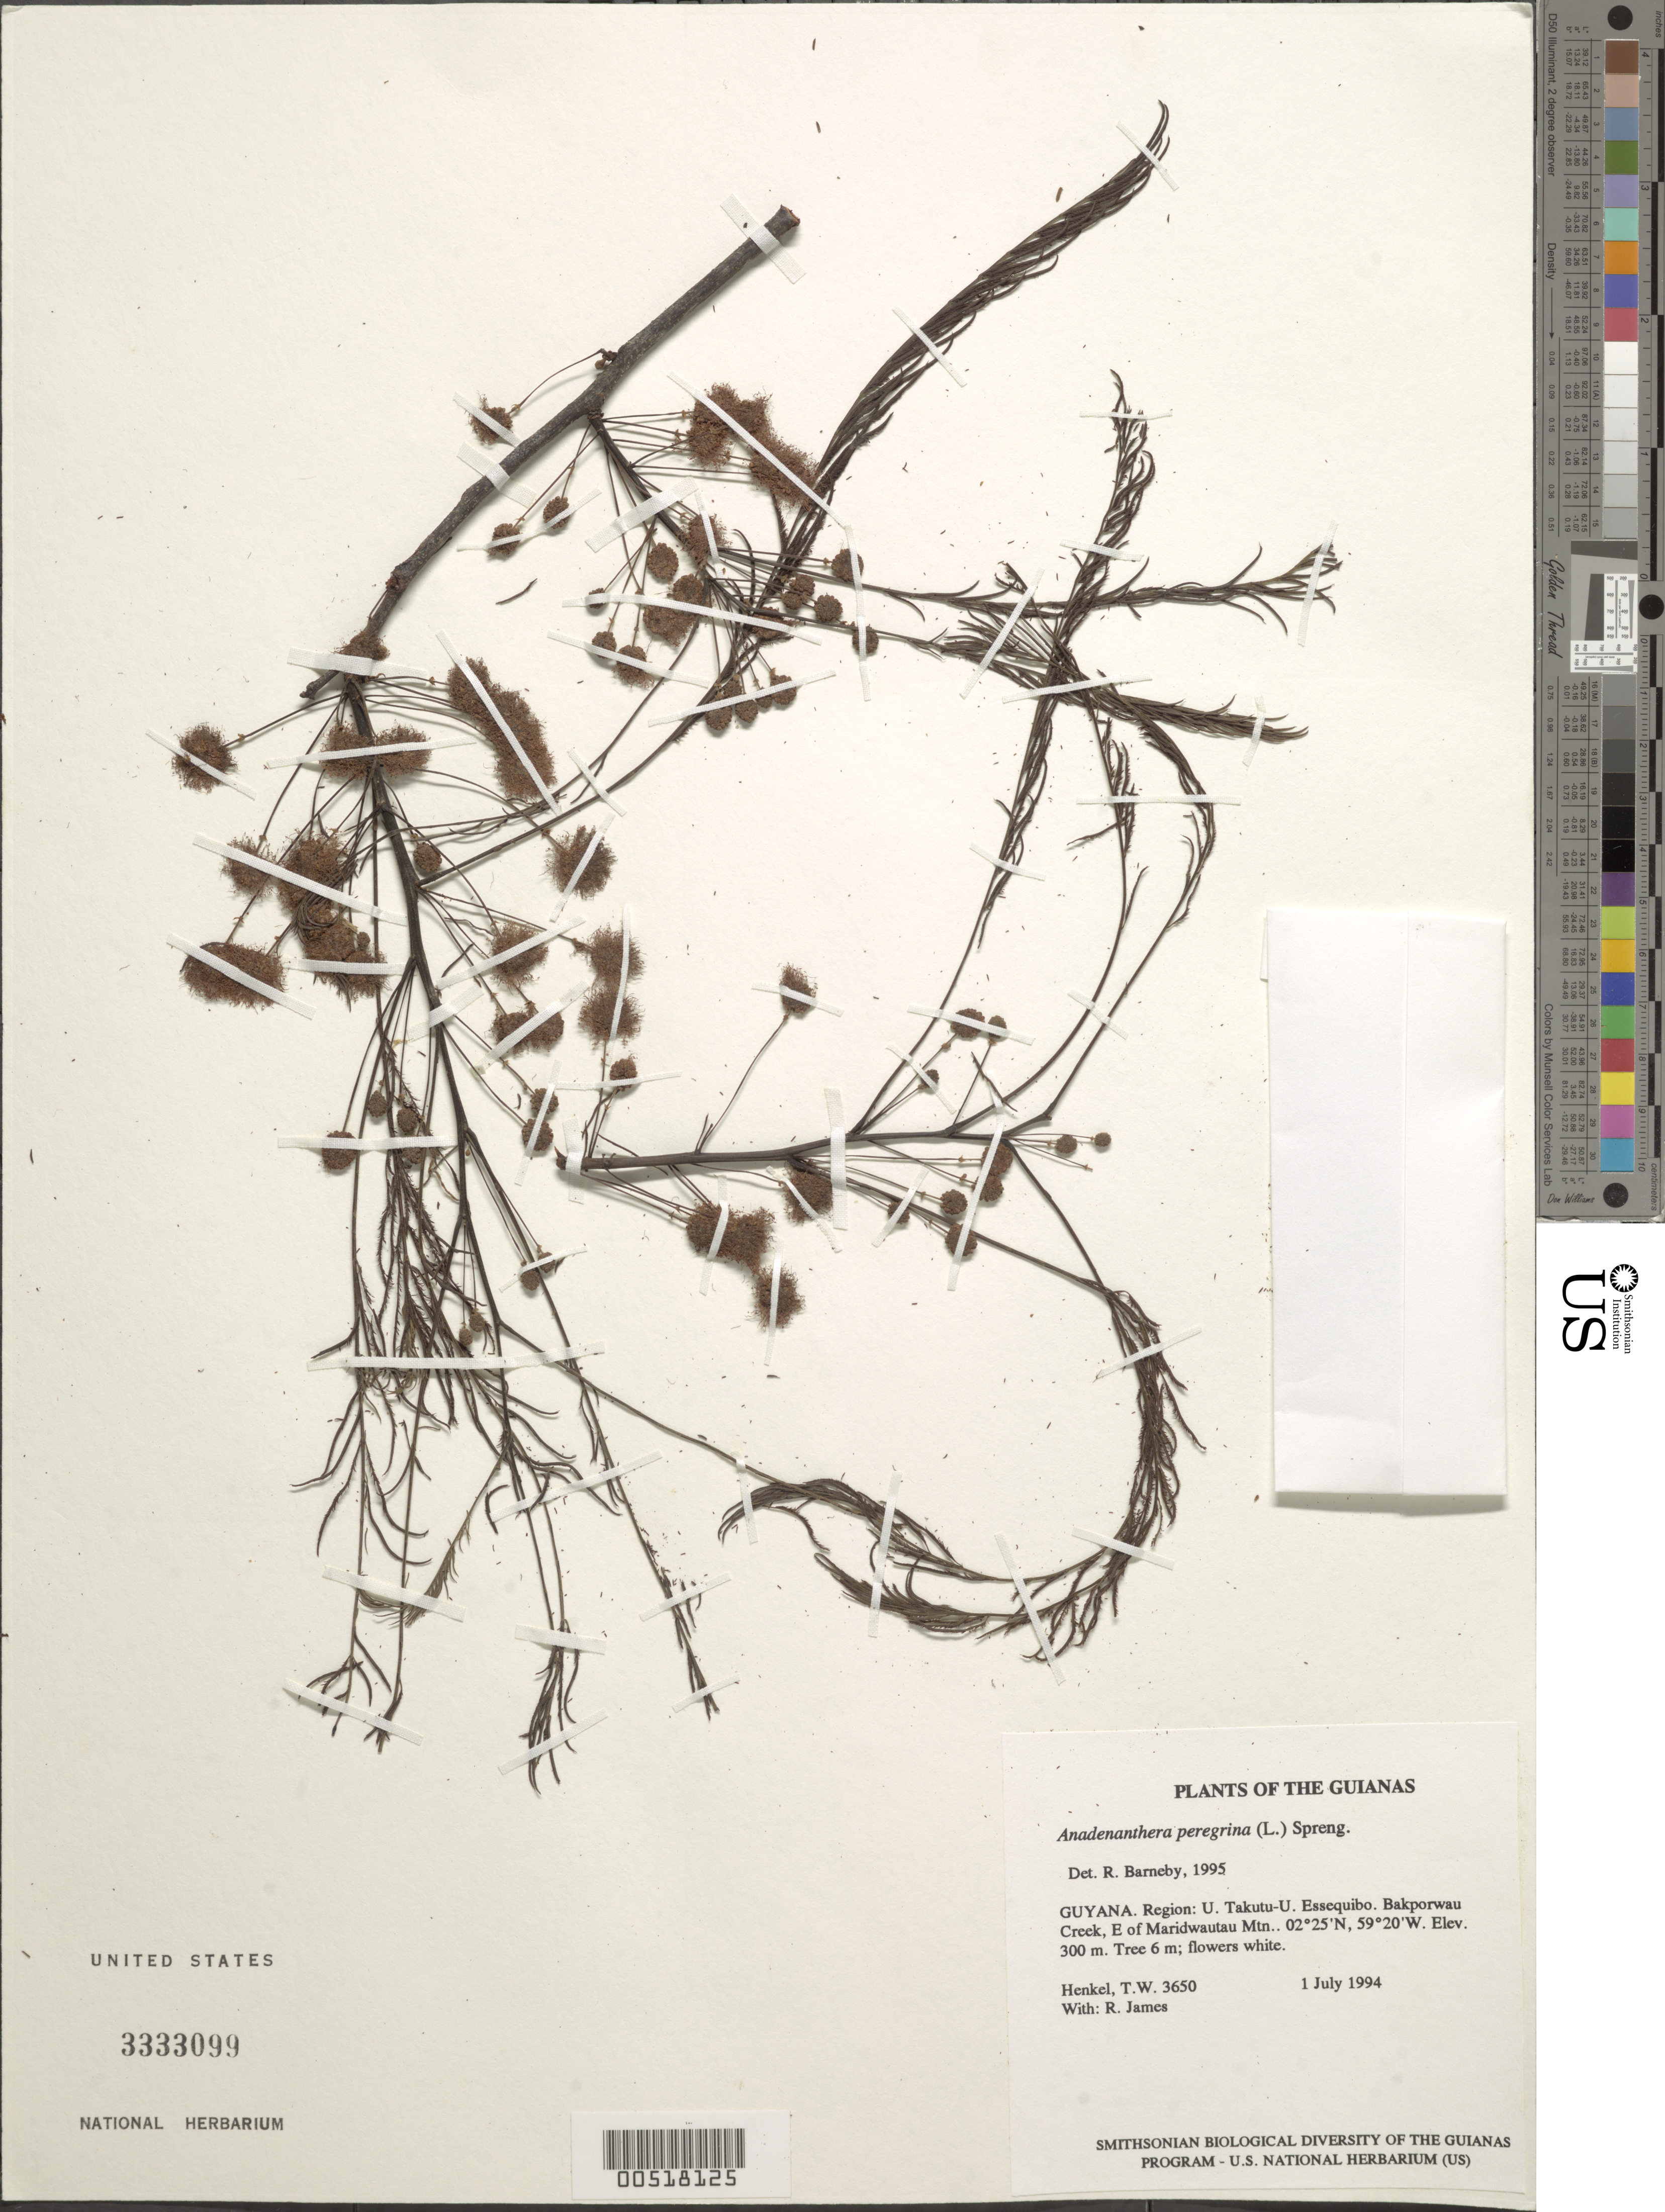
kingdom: Plantae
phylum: Tracheophyta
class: Magnoliopsida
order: Fabales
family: Fabaceae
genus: Anadenanthera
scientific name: Anadenanthera peregrina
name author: (L.) Speg.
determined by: Barneby, Rupert C., (NY)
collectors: T. Henkel & R. James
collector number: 3650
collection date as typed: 1 January 1994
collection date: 1994-01-01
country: Guyana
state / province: U. Takutu-U. Essequibo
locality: Bakporwau Creek, E of Maridwautau Mtn.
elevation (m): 300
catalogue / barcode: US 3333099